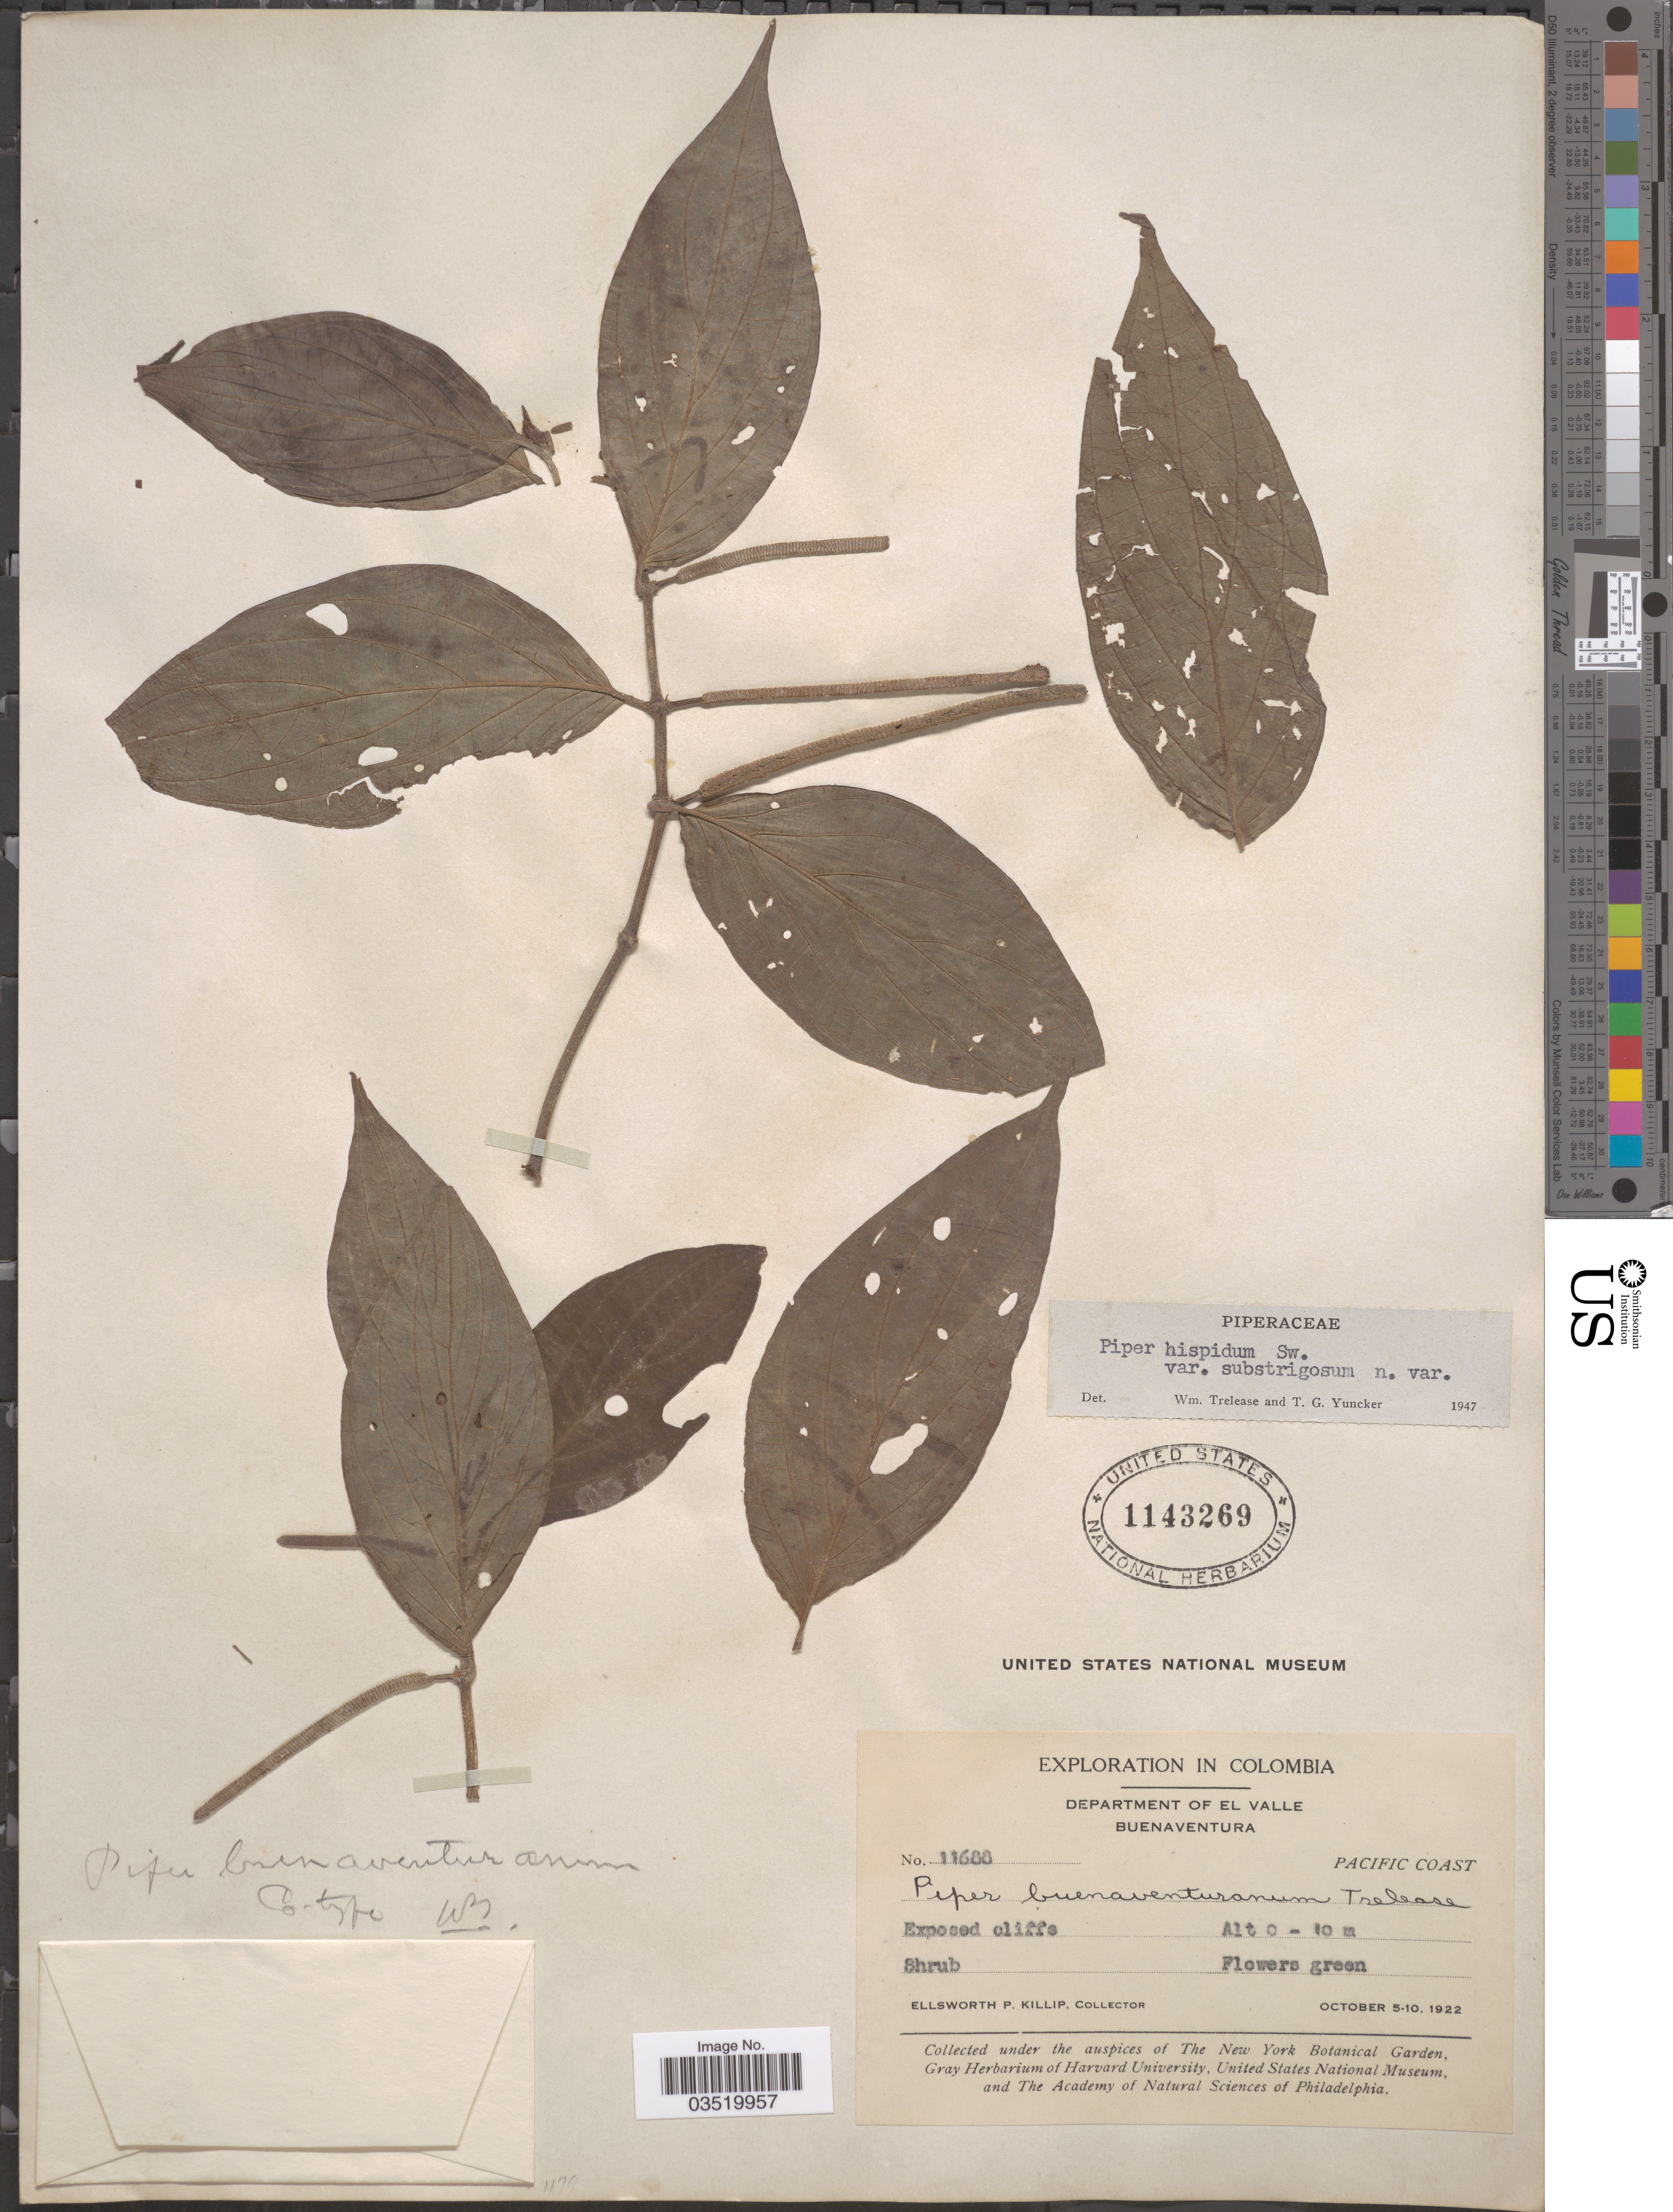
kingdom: Plantae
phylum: Tracheophyta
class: Magnoliopsida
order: Piperales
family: Piperaceae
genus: Piper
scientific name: Piper hispidum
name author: Sw.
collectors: E. P. Killip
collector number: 11688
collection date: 1922-10-05/1922-10-10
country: Colombia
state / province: Valle del Cauca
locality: Departamento del Valle. Buenaventura. Pacific Coast.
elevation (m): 0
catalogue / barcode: US 1143269